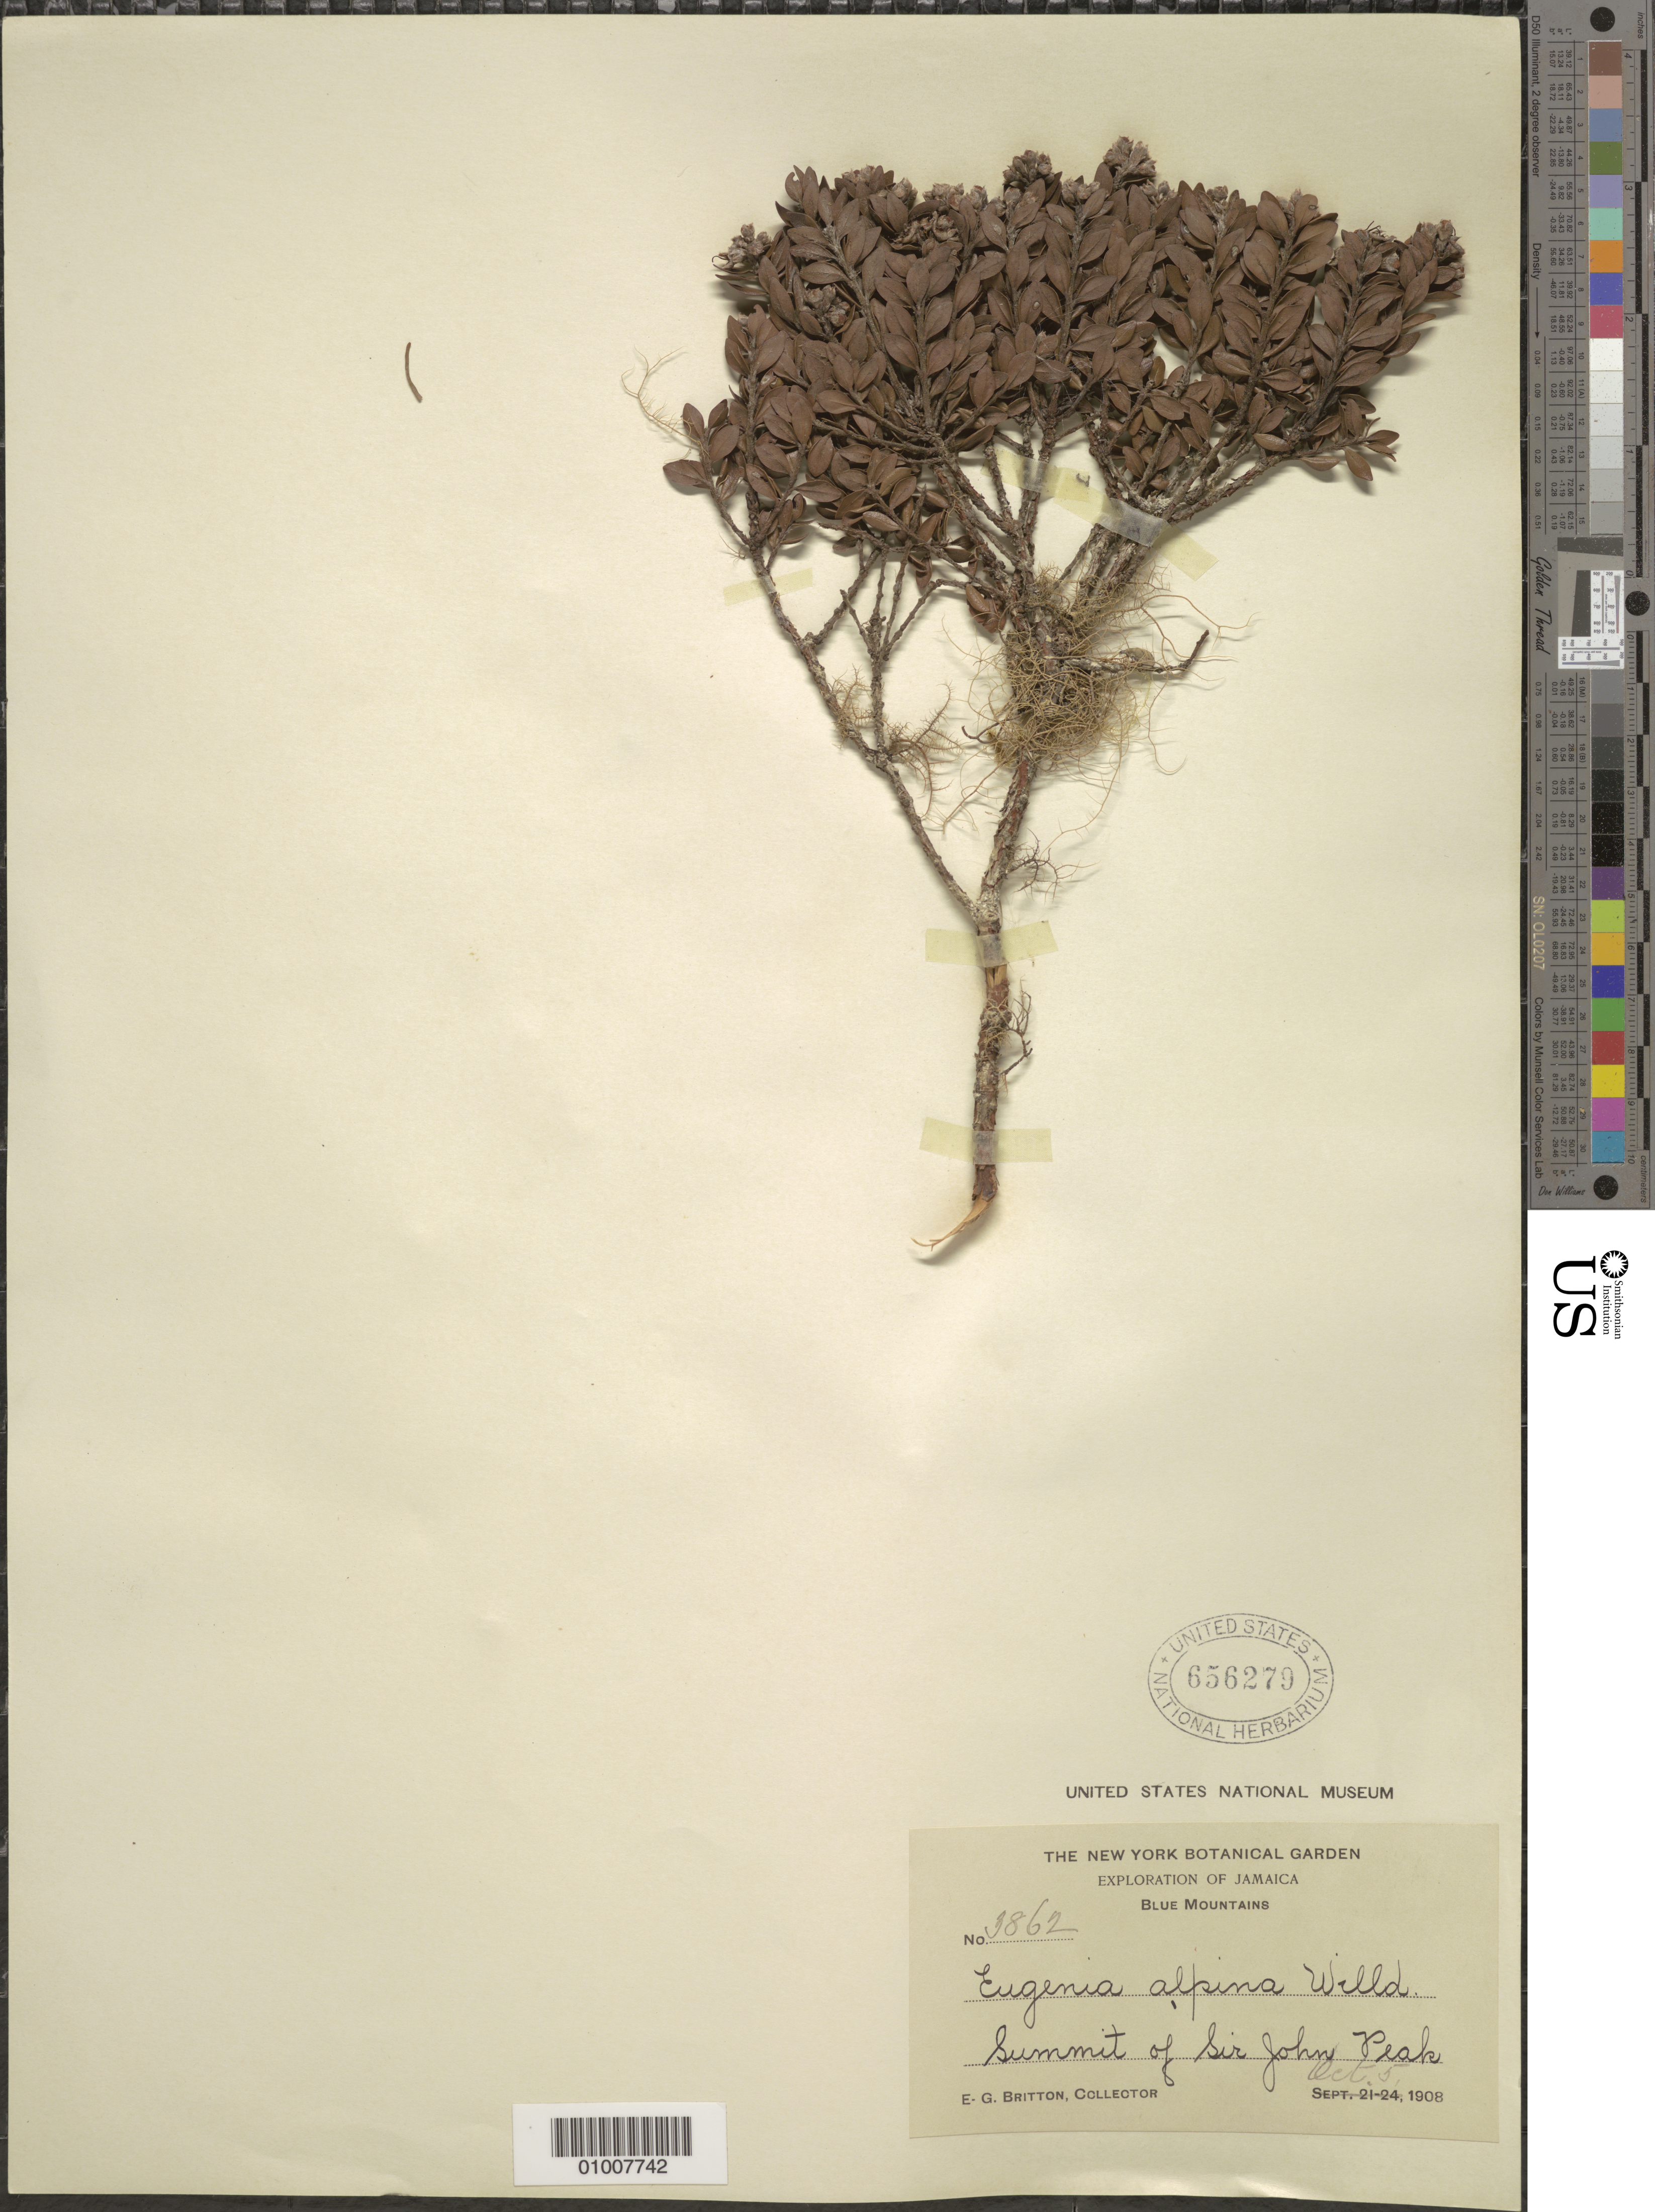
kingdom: Plantae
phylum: Tracheophyta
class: Magnoliopsida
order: Myrtales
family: Myrtaceae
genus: Eugenia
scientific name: Eugenia alpina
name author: (Sw.) Willd.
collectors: E. G. Britton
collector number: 3862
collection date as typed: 05 Oct 1908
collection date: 1908-10-05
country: Jamaica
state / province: Saint Andrew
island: Jamaica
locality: Summit of Sir John Peak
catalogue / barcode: US 656279